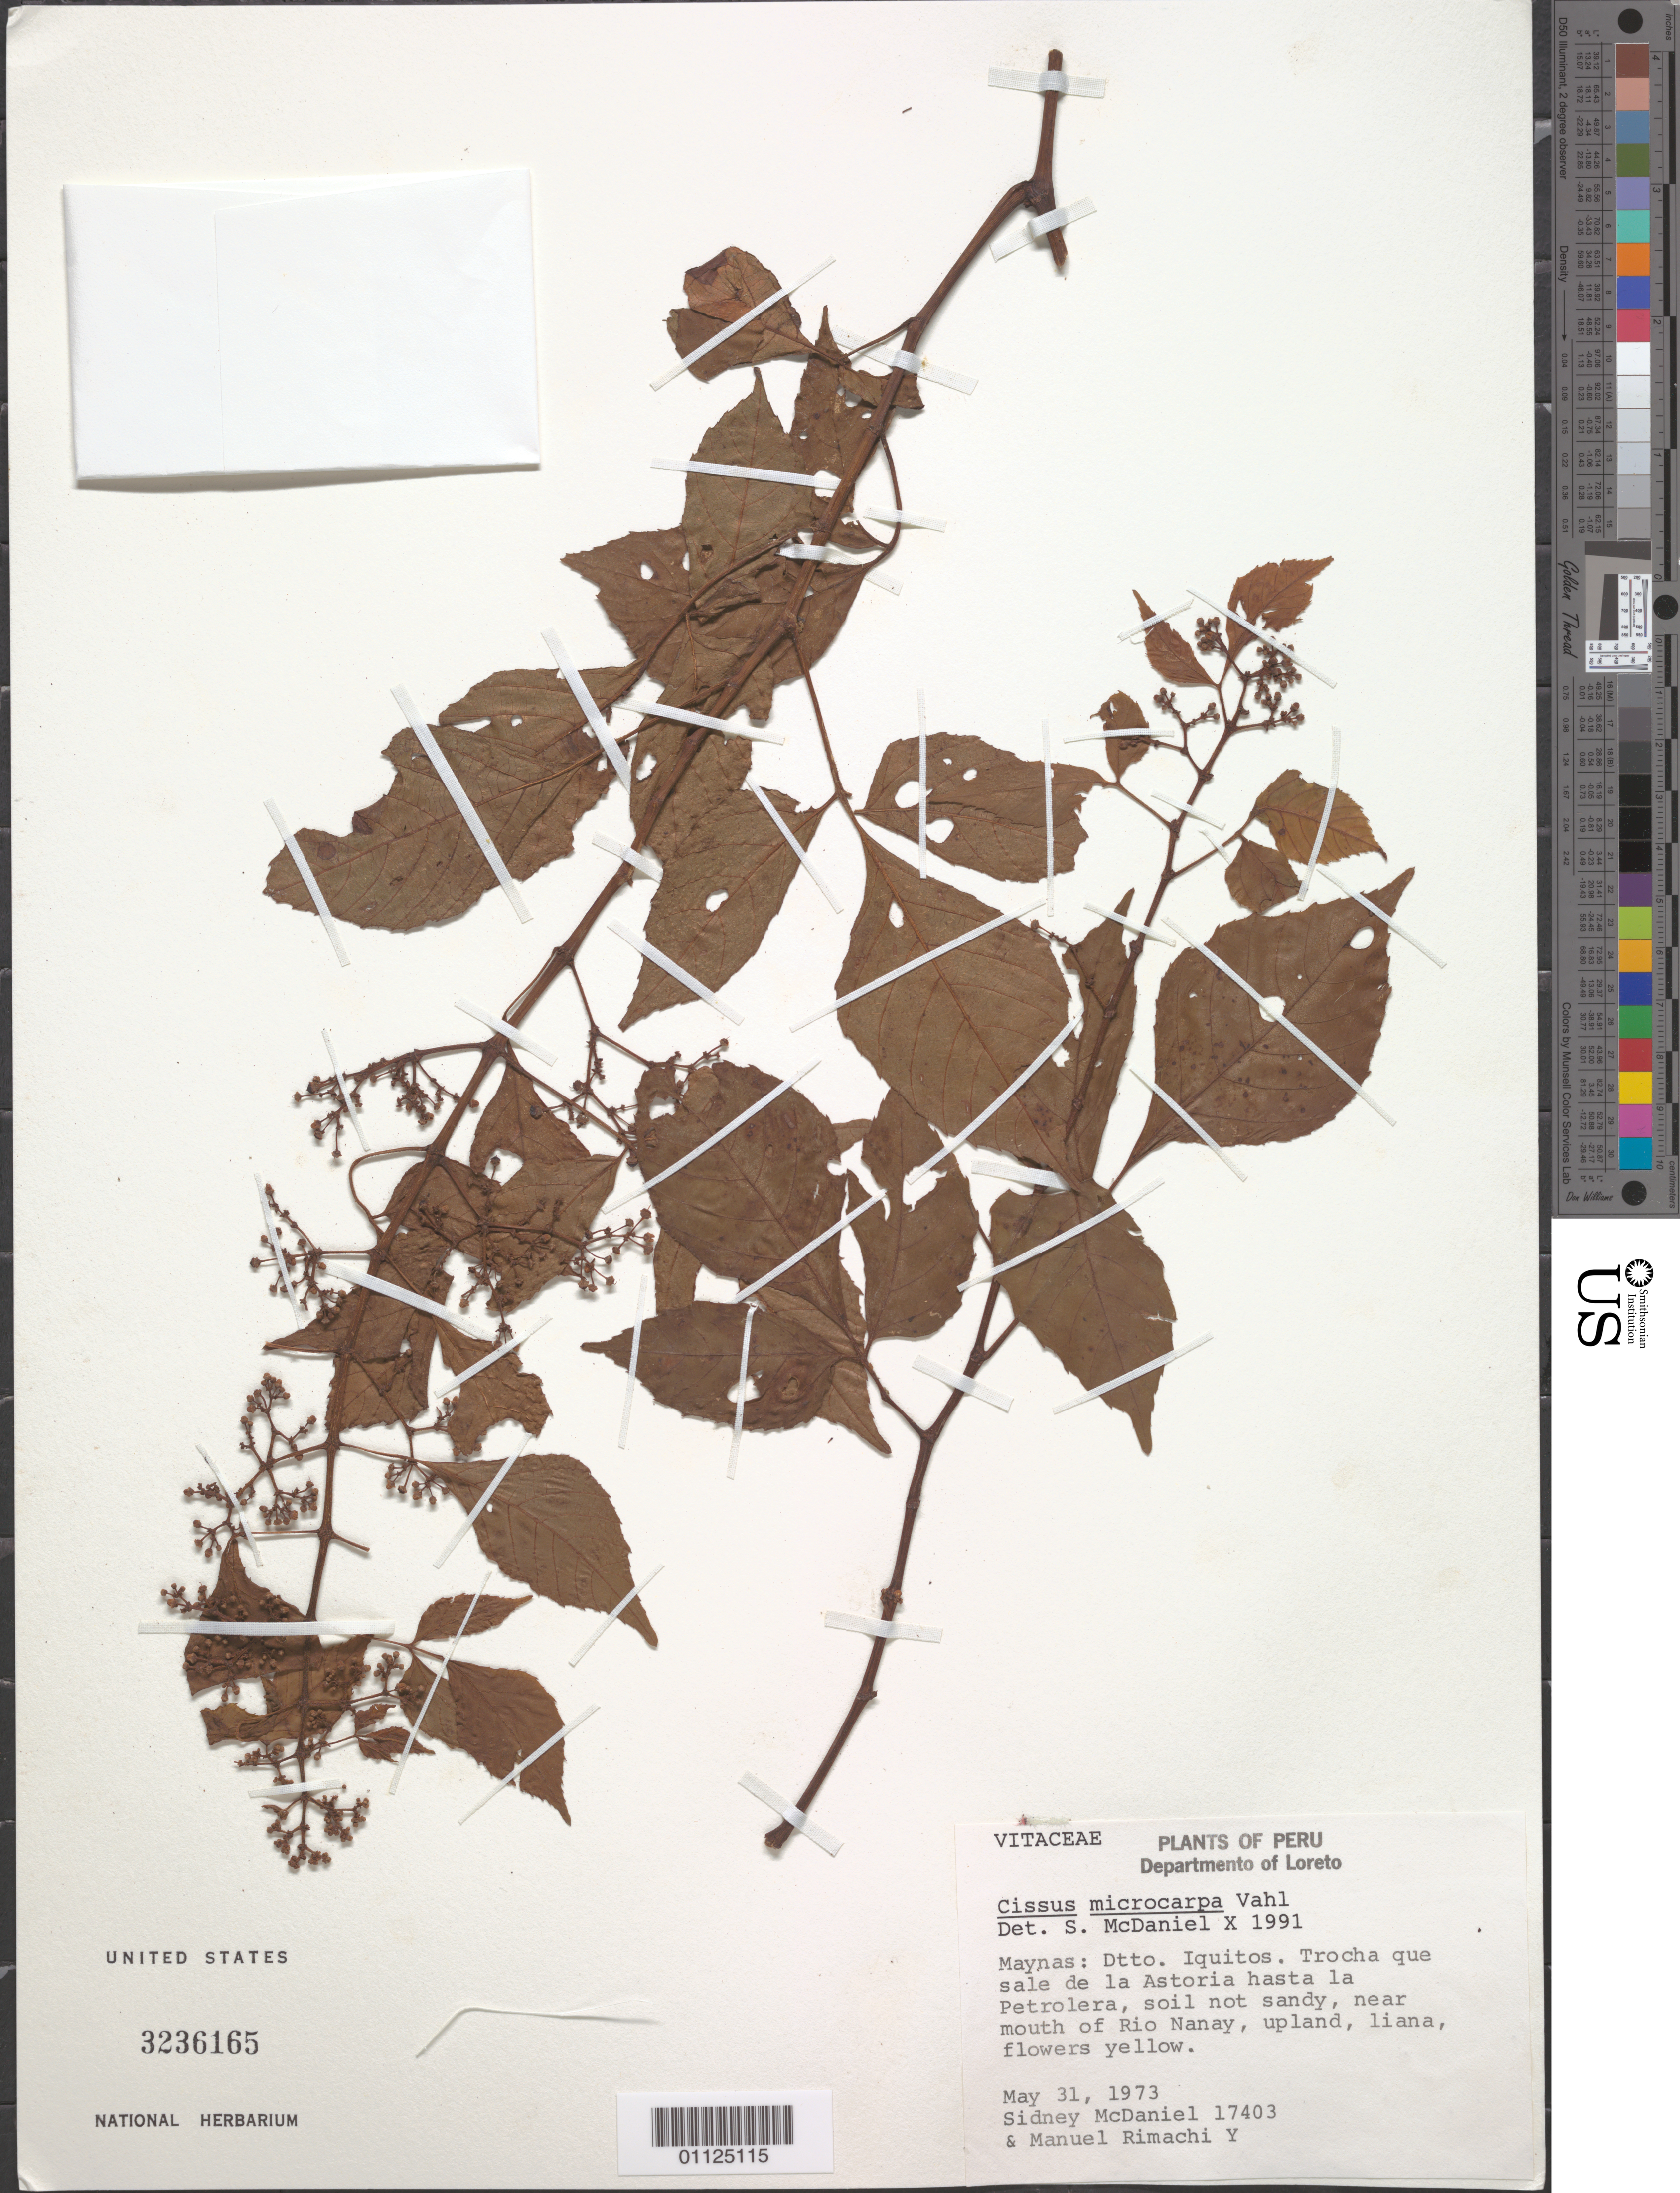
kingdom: Plantae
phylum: Tracheophyta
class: Magnoliopsida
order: Vitales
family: Vitaceae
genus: Cissus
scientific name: Cissus microcarpa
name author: Vahl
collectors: S. T. McDaniel & M. Rimachi Y.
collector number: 17403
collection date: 1973-05-31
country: Peru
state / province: Loreto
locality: Maynas: Dtto. Iquitos. Trocha que sale de la Astoria hasta la Petrolera. Near mouth of Rio Nanay.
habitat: Liana.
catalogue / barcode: US 3236165